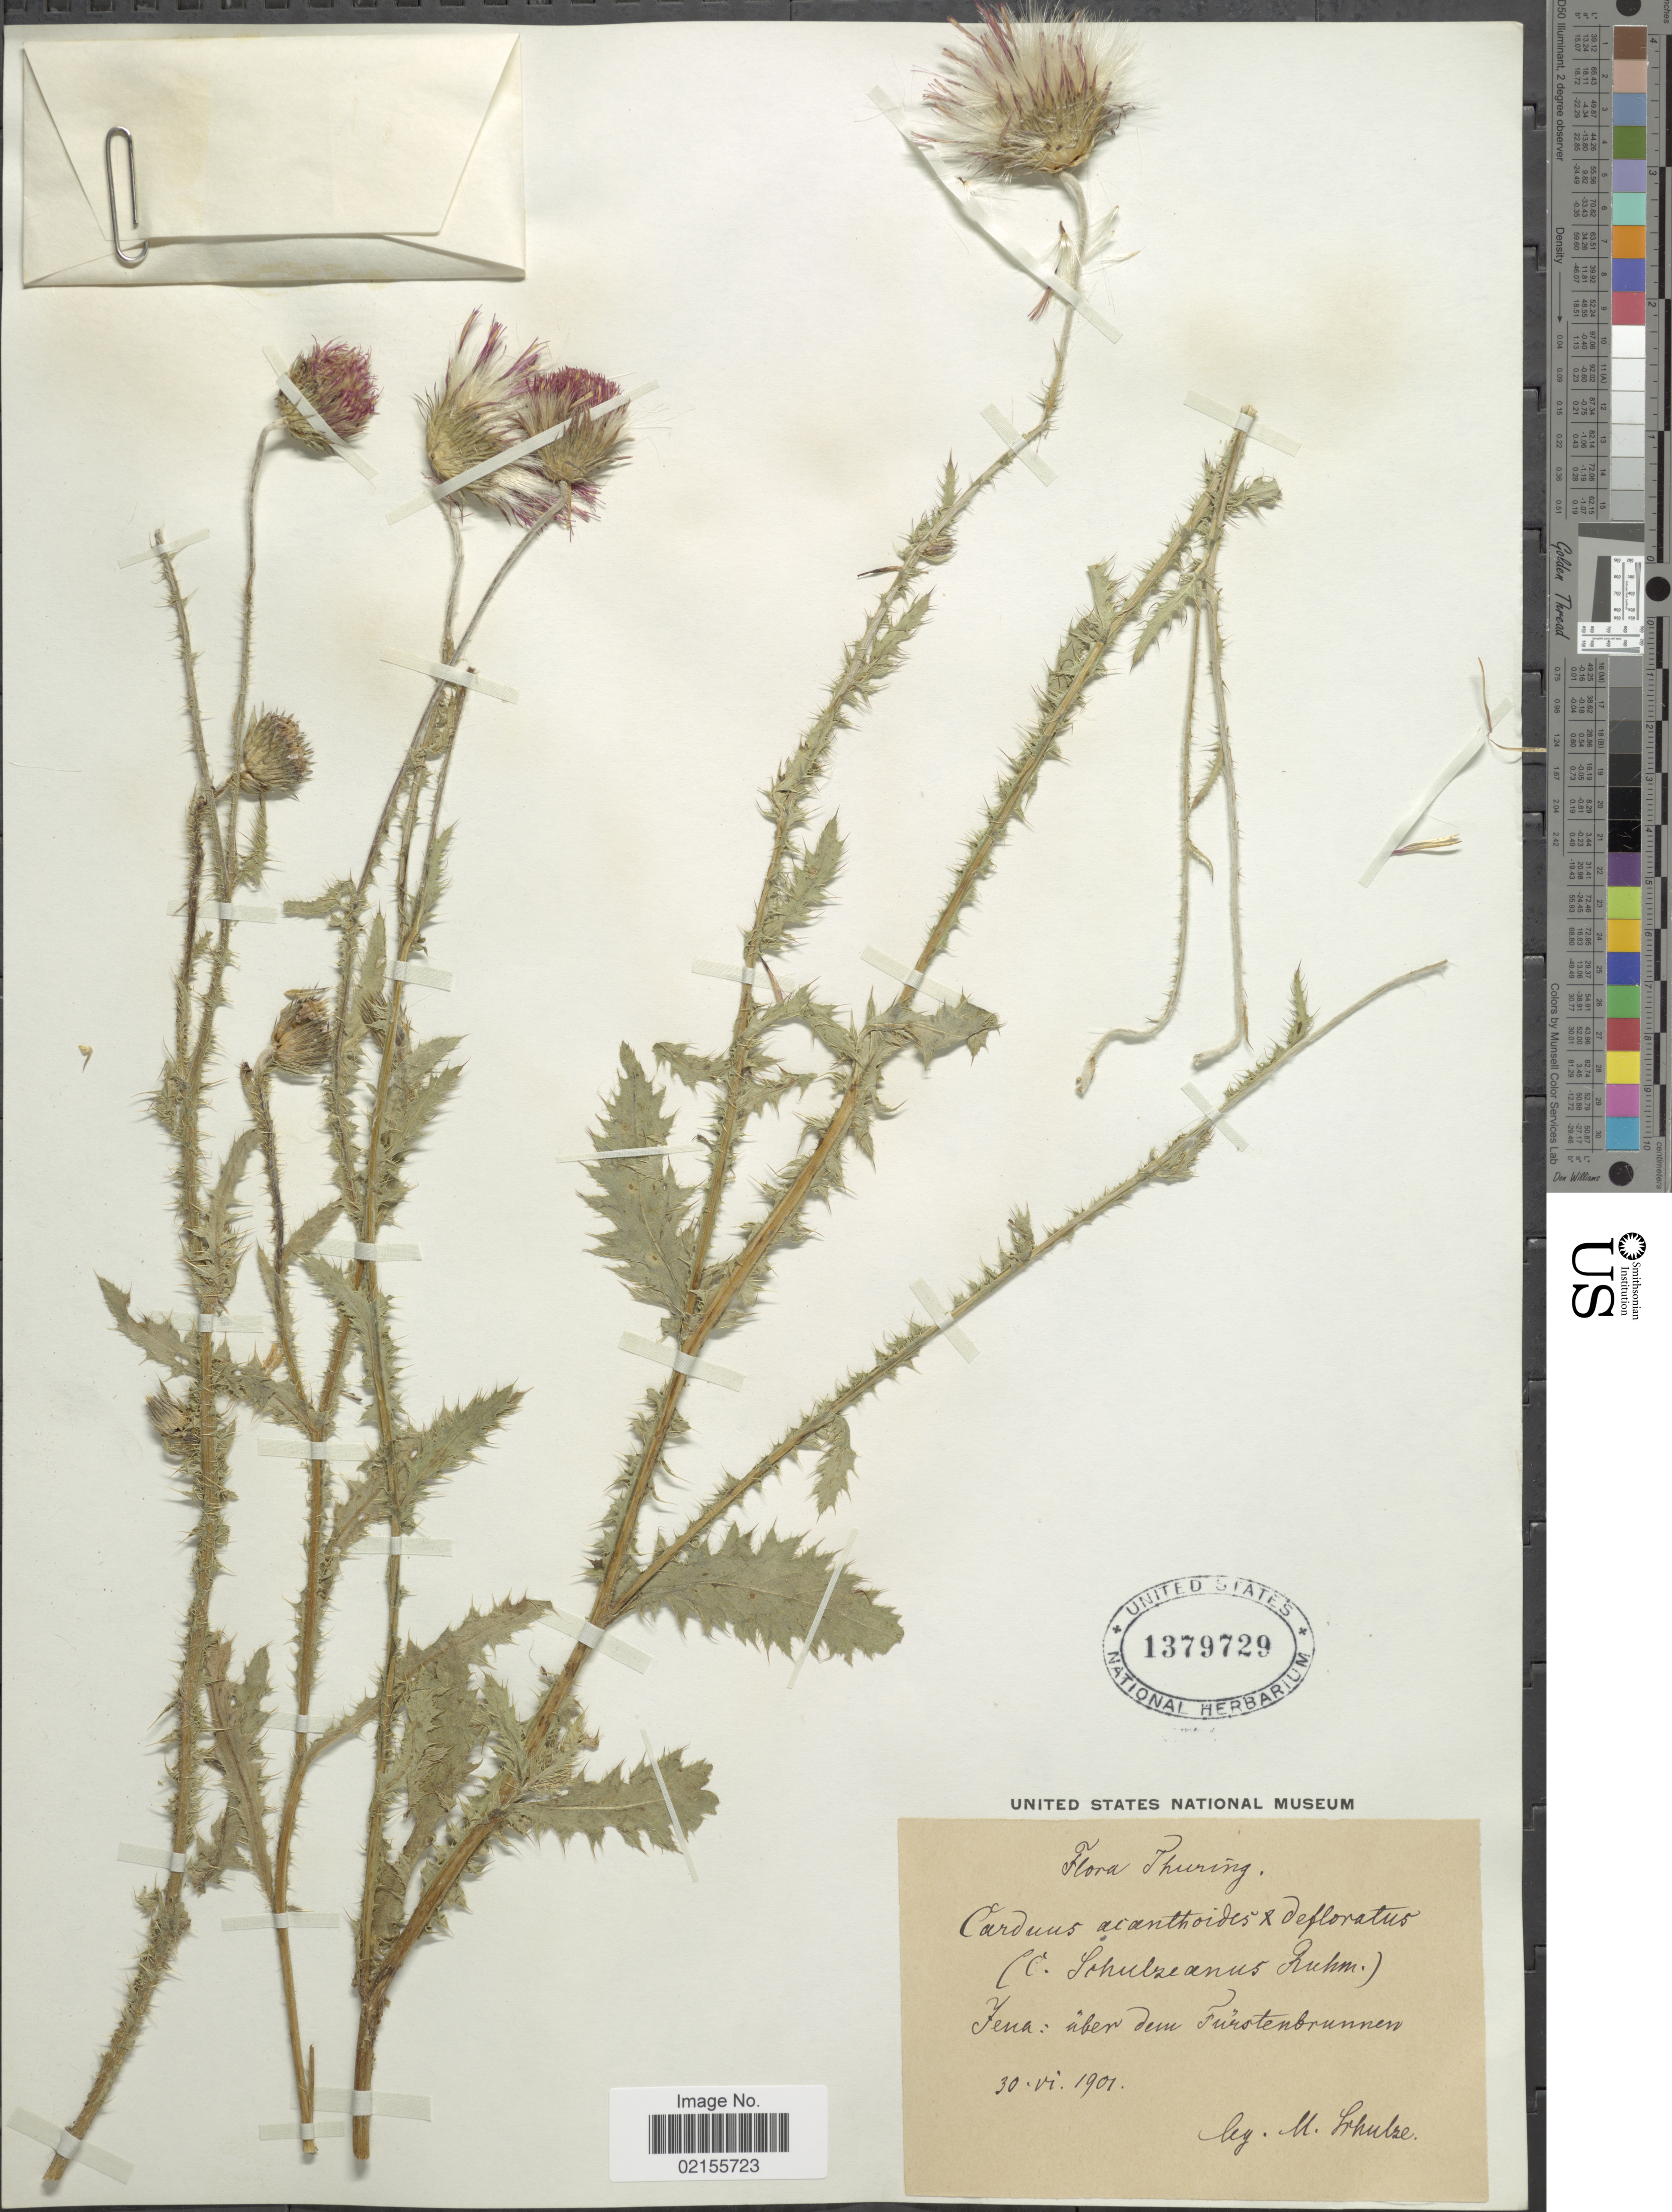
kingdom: Plantae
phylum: Tracheophyta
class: Magnoliopsida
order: Asterales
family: Asteraceae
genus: Carduus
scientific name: Carduus acanthoides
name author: L.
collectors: M. Schulze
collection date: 1901-06-30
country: Germany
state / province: Thuringia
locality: Jena: über dem Fürstenbrunnen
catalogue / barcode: US 1379729